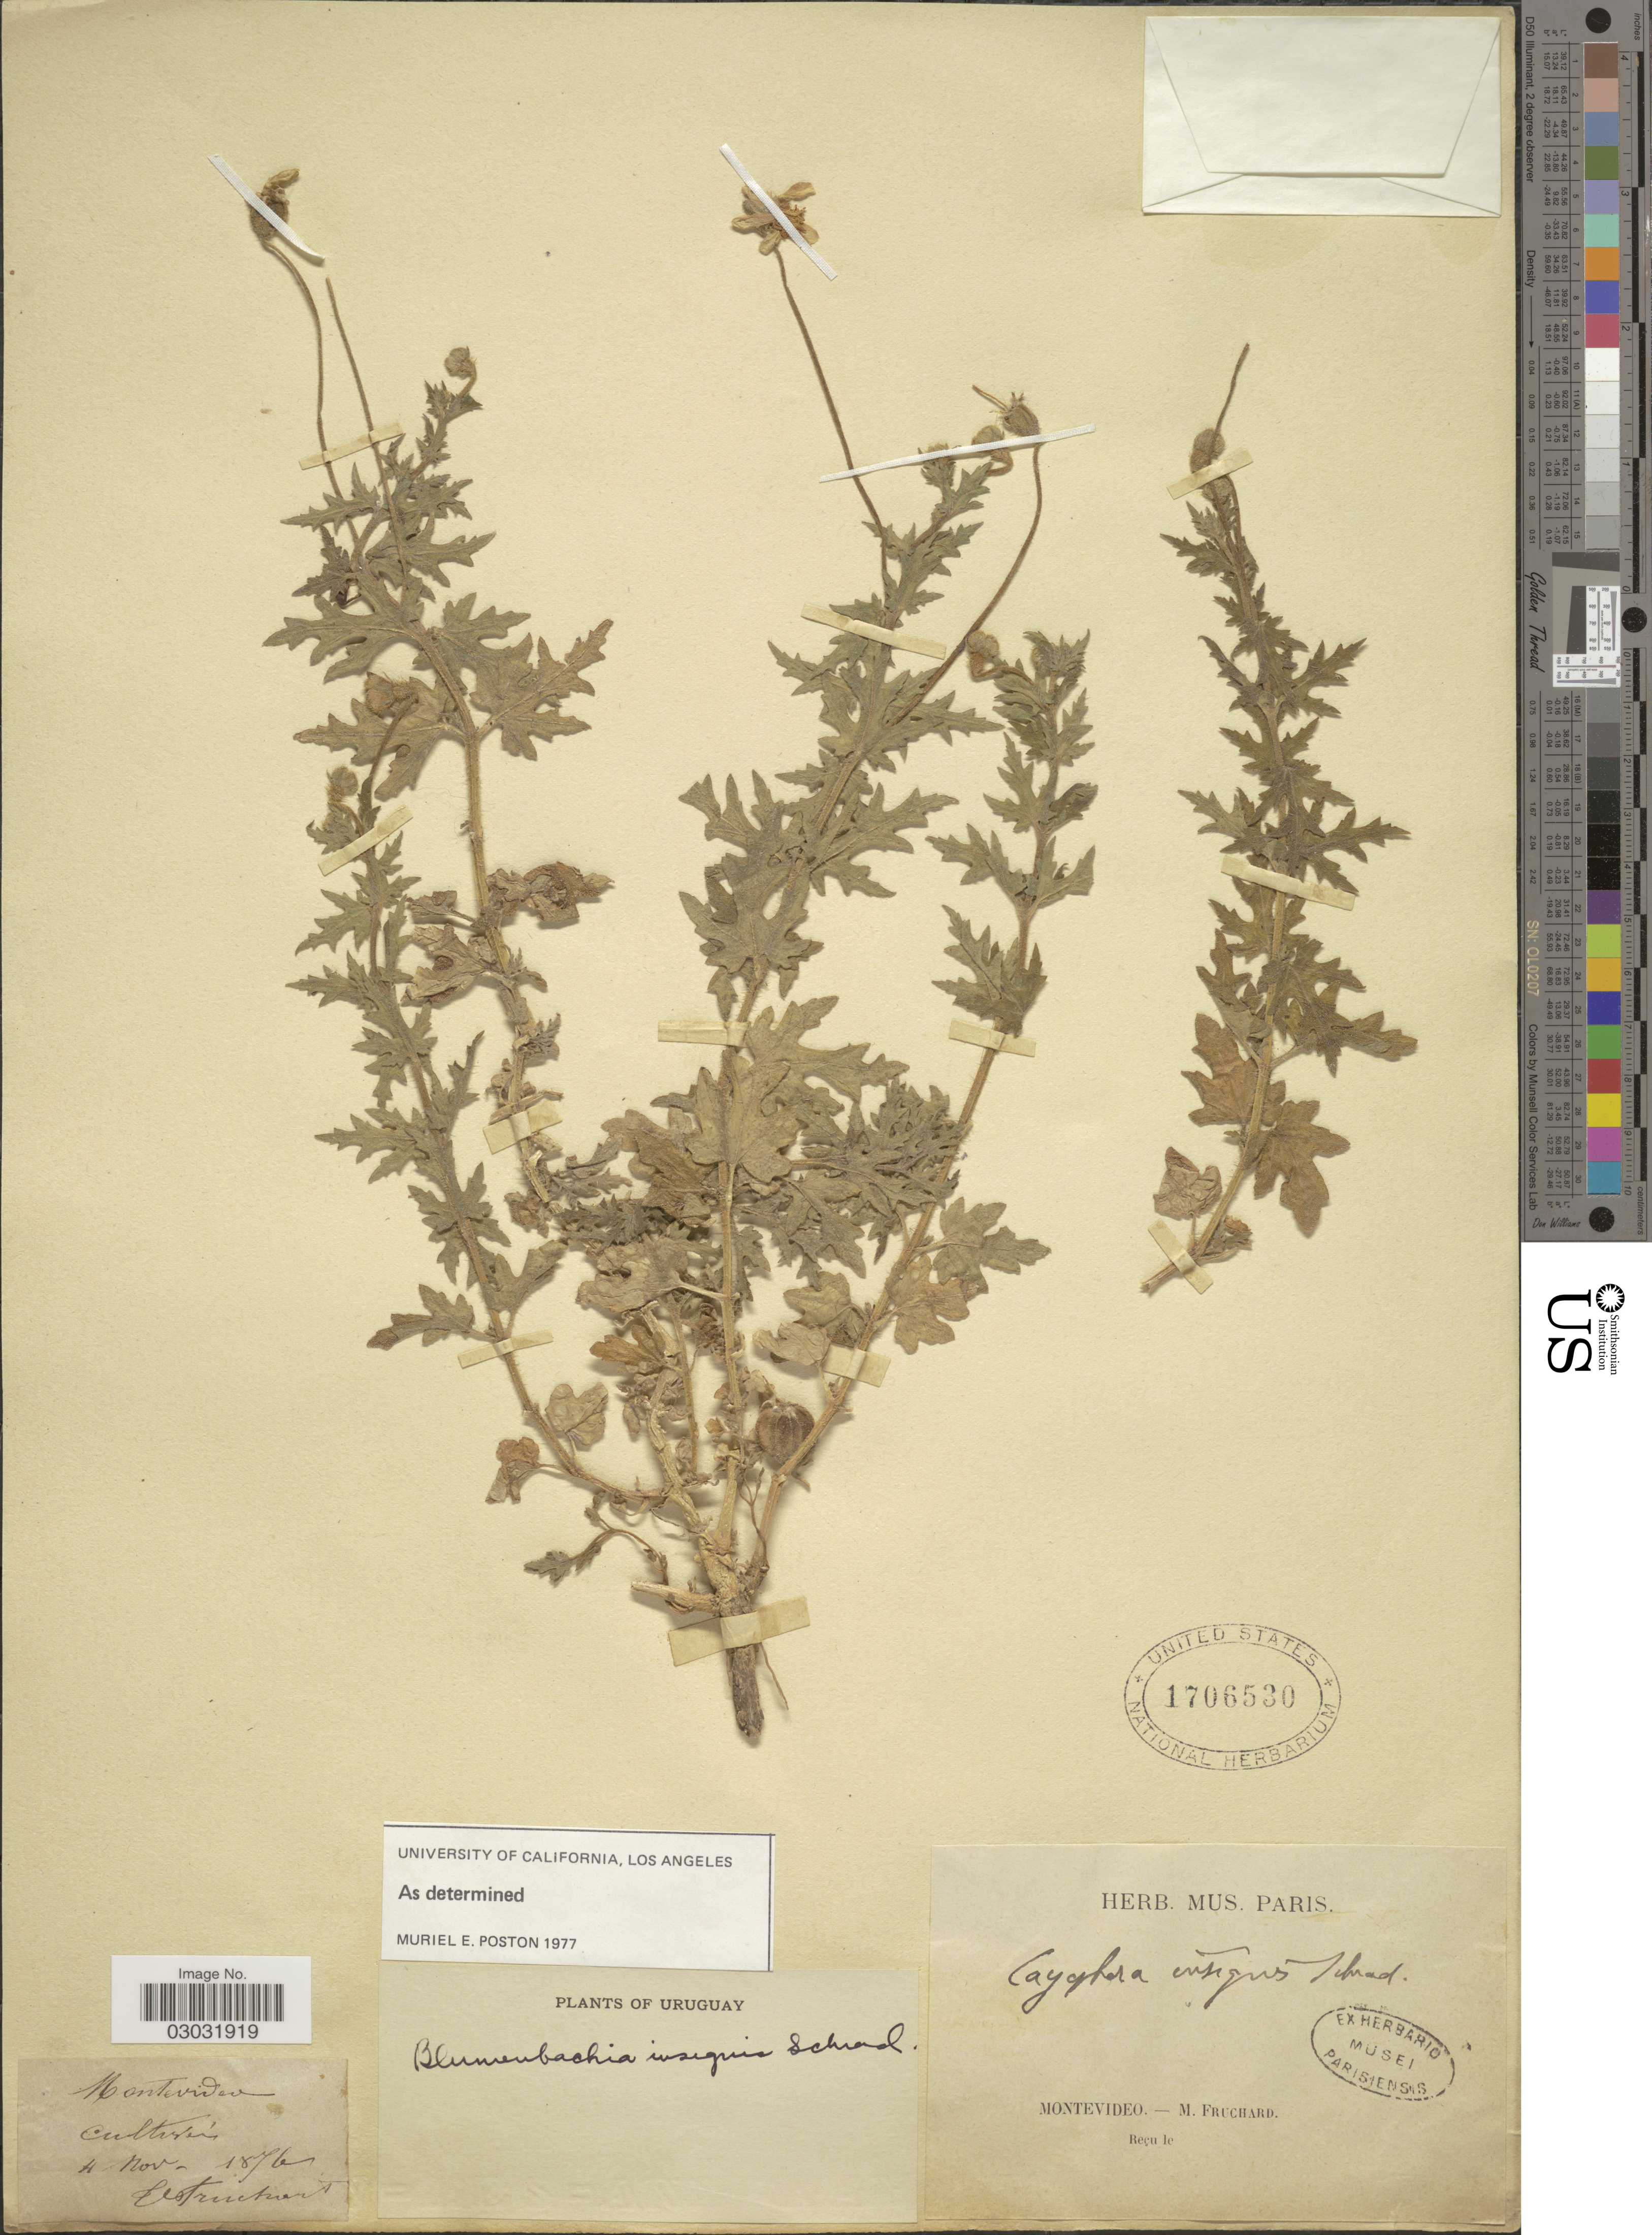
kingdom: Plantae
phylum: Tracheophyta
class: Magnoliopsida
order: Cornales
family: Loasaceae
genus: Blumenbachia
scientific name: Blumenbachia insignis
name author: Schrad.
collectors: M. Fruchard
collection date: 1876-11-04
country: Uruguay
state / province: Montevideo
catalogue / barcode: US 1706530